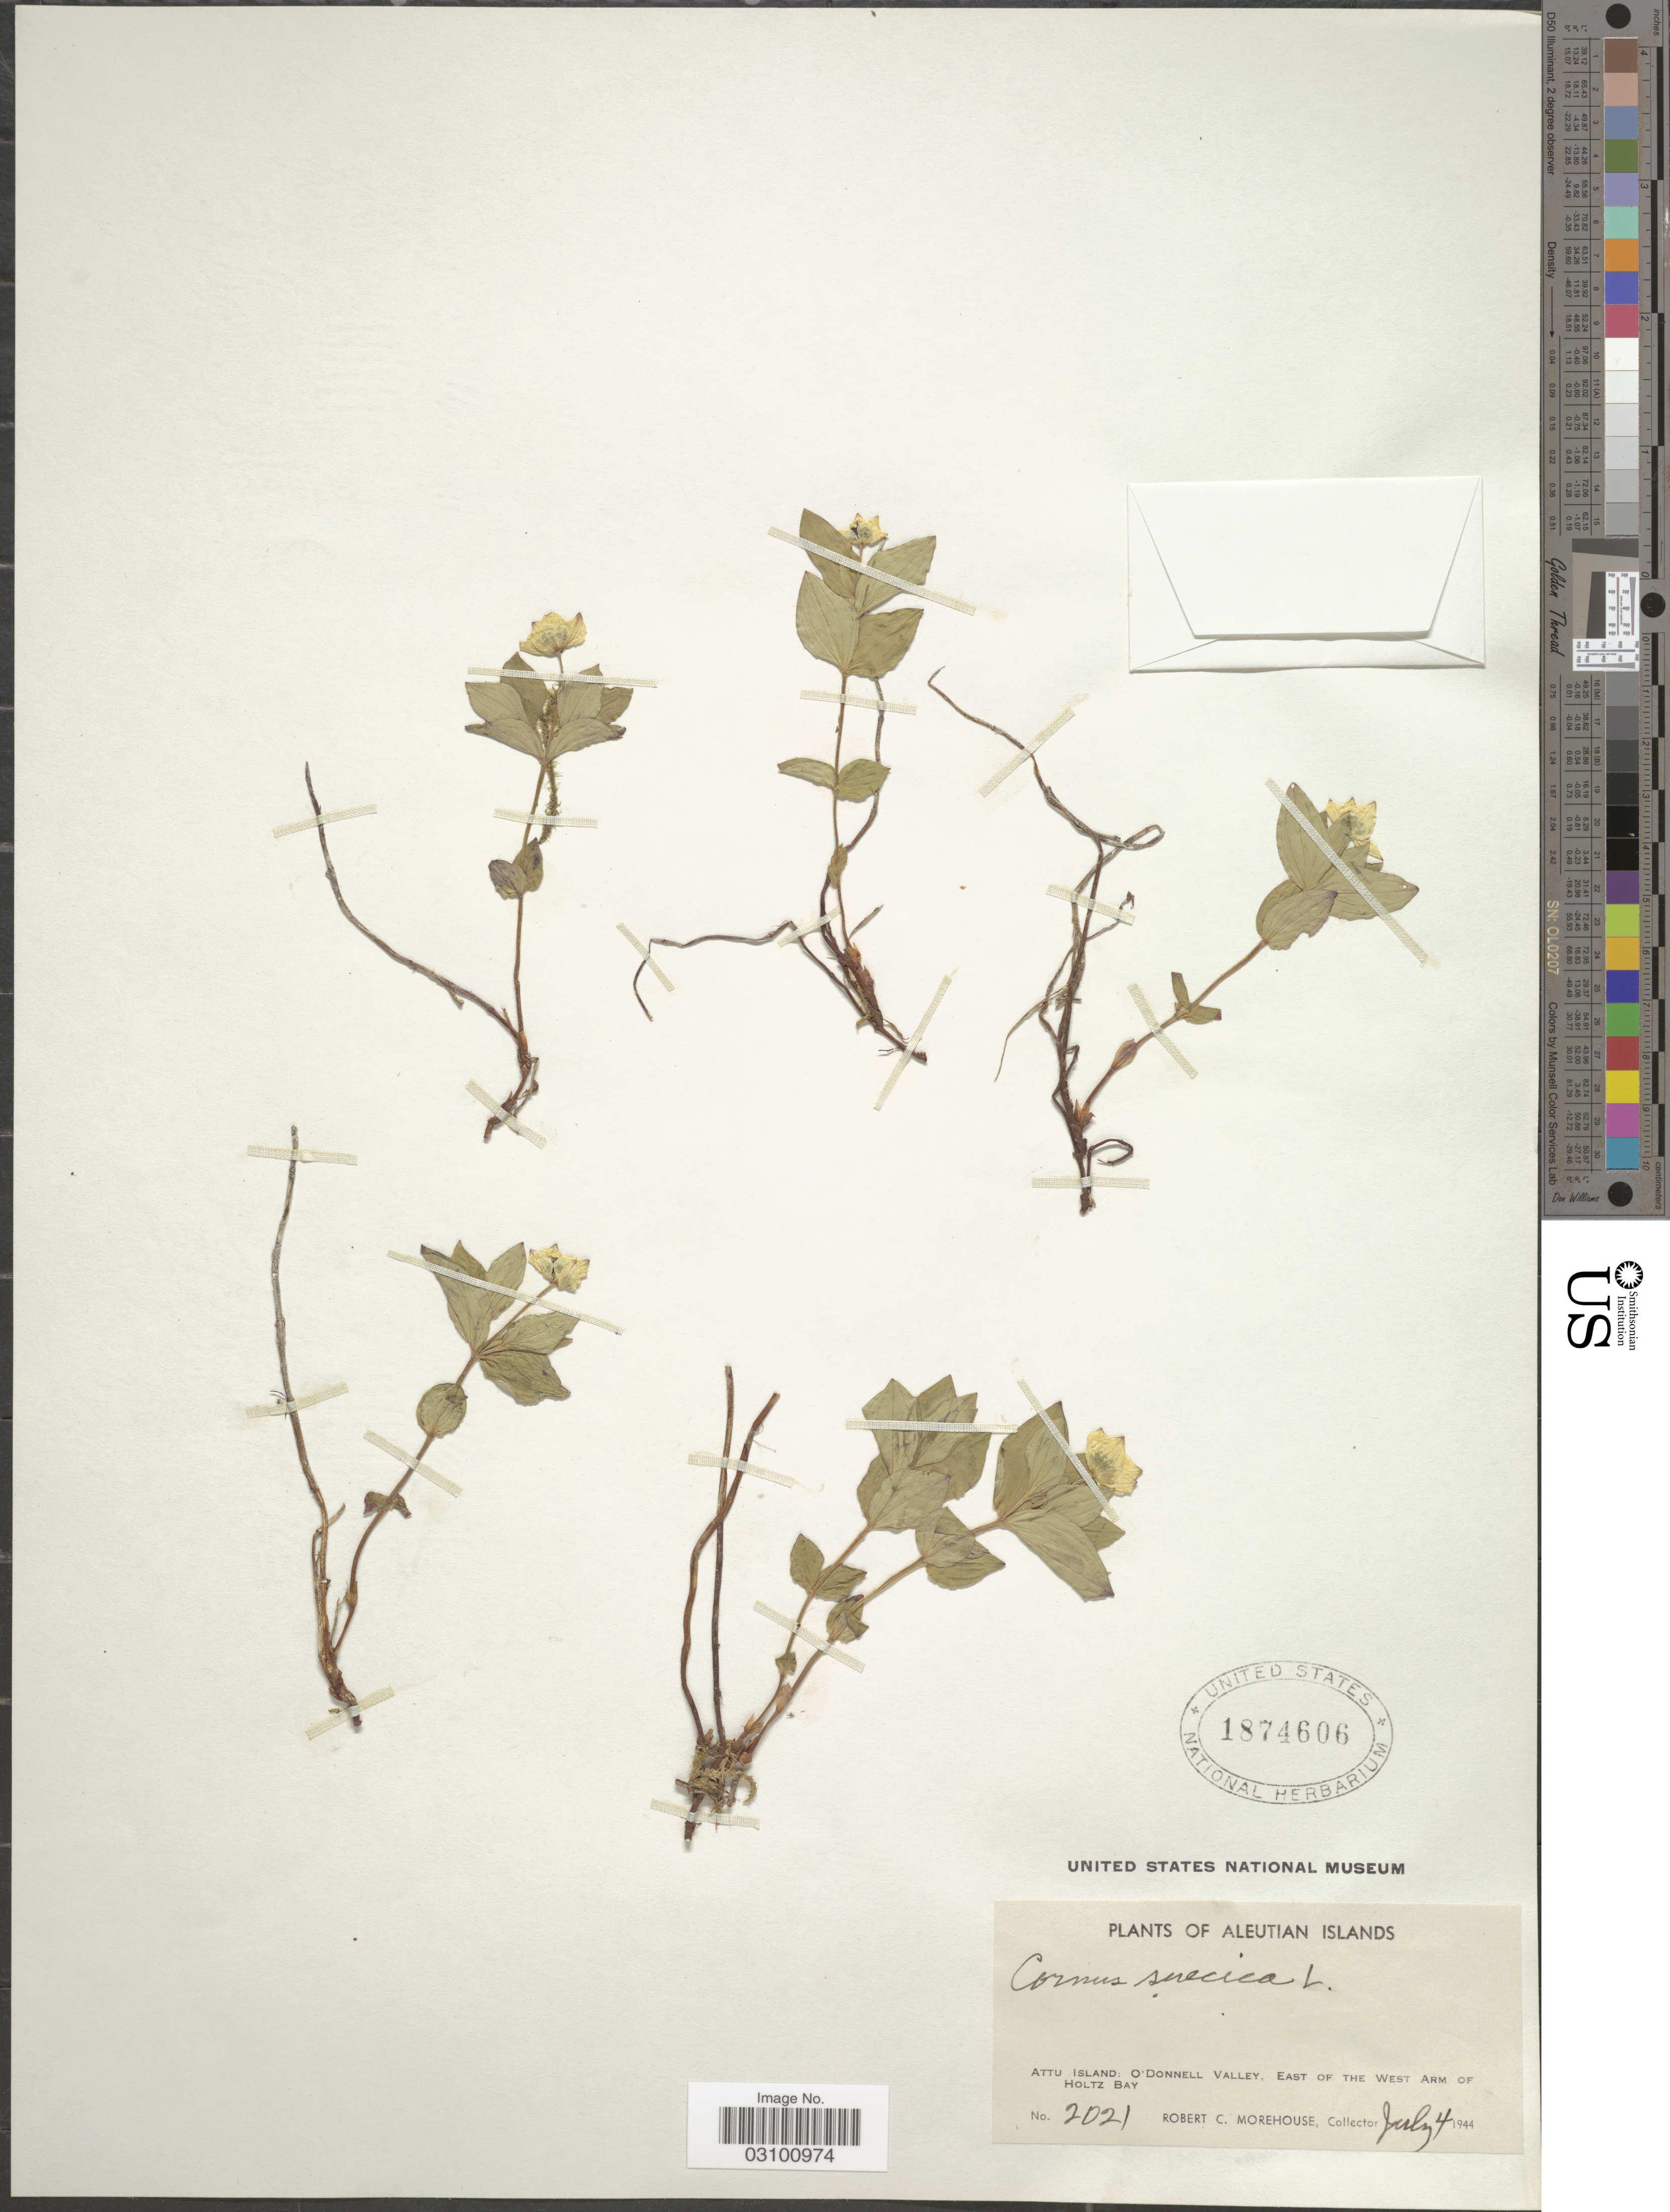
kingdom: Plantae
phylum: Tracheophyta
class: Magnoliopsida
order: Cornales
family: Cornaceae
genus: Cornus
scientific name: Cornus suecica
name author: L.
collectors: R. Morehouse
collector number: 2021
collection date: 1944-07-04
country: United States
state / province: Alaska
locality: Aleutian Islands. Attu Island: O'Donnell Valley, east of the west arm of Holtz Bay.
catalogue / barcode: US 1874606